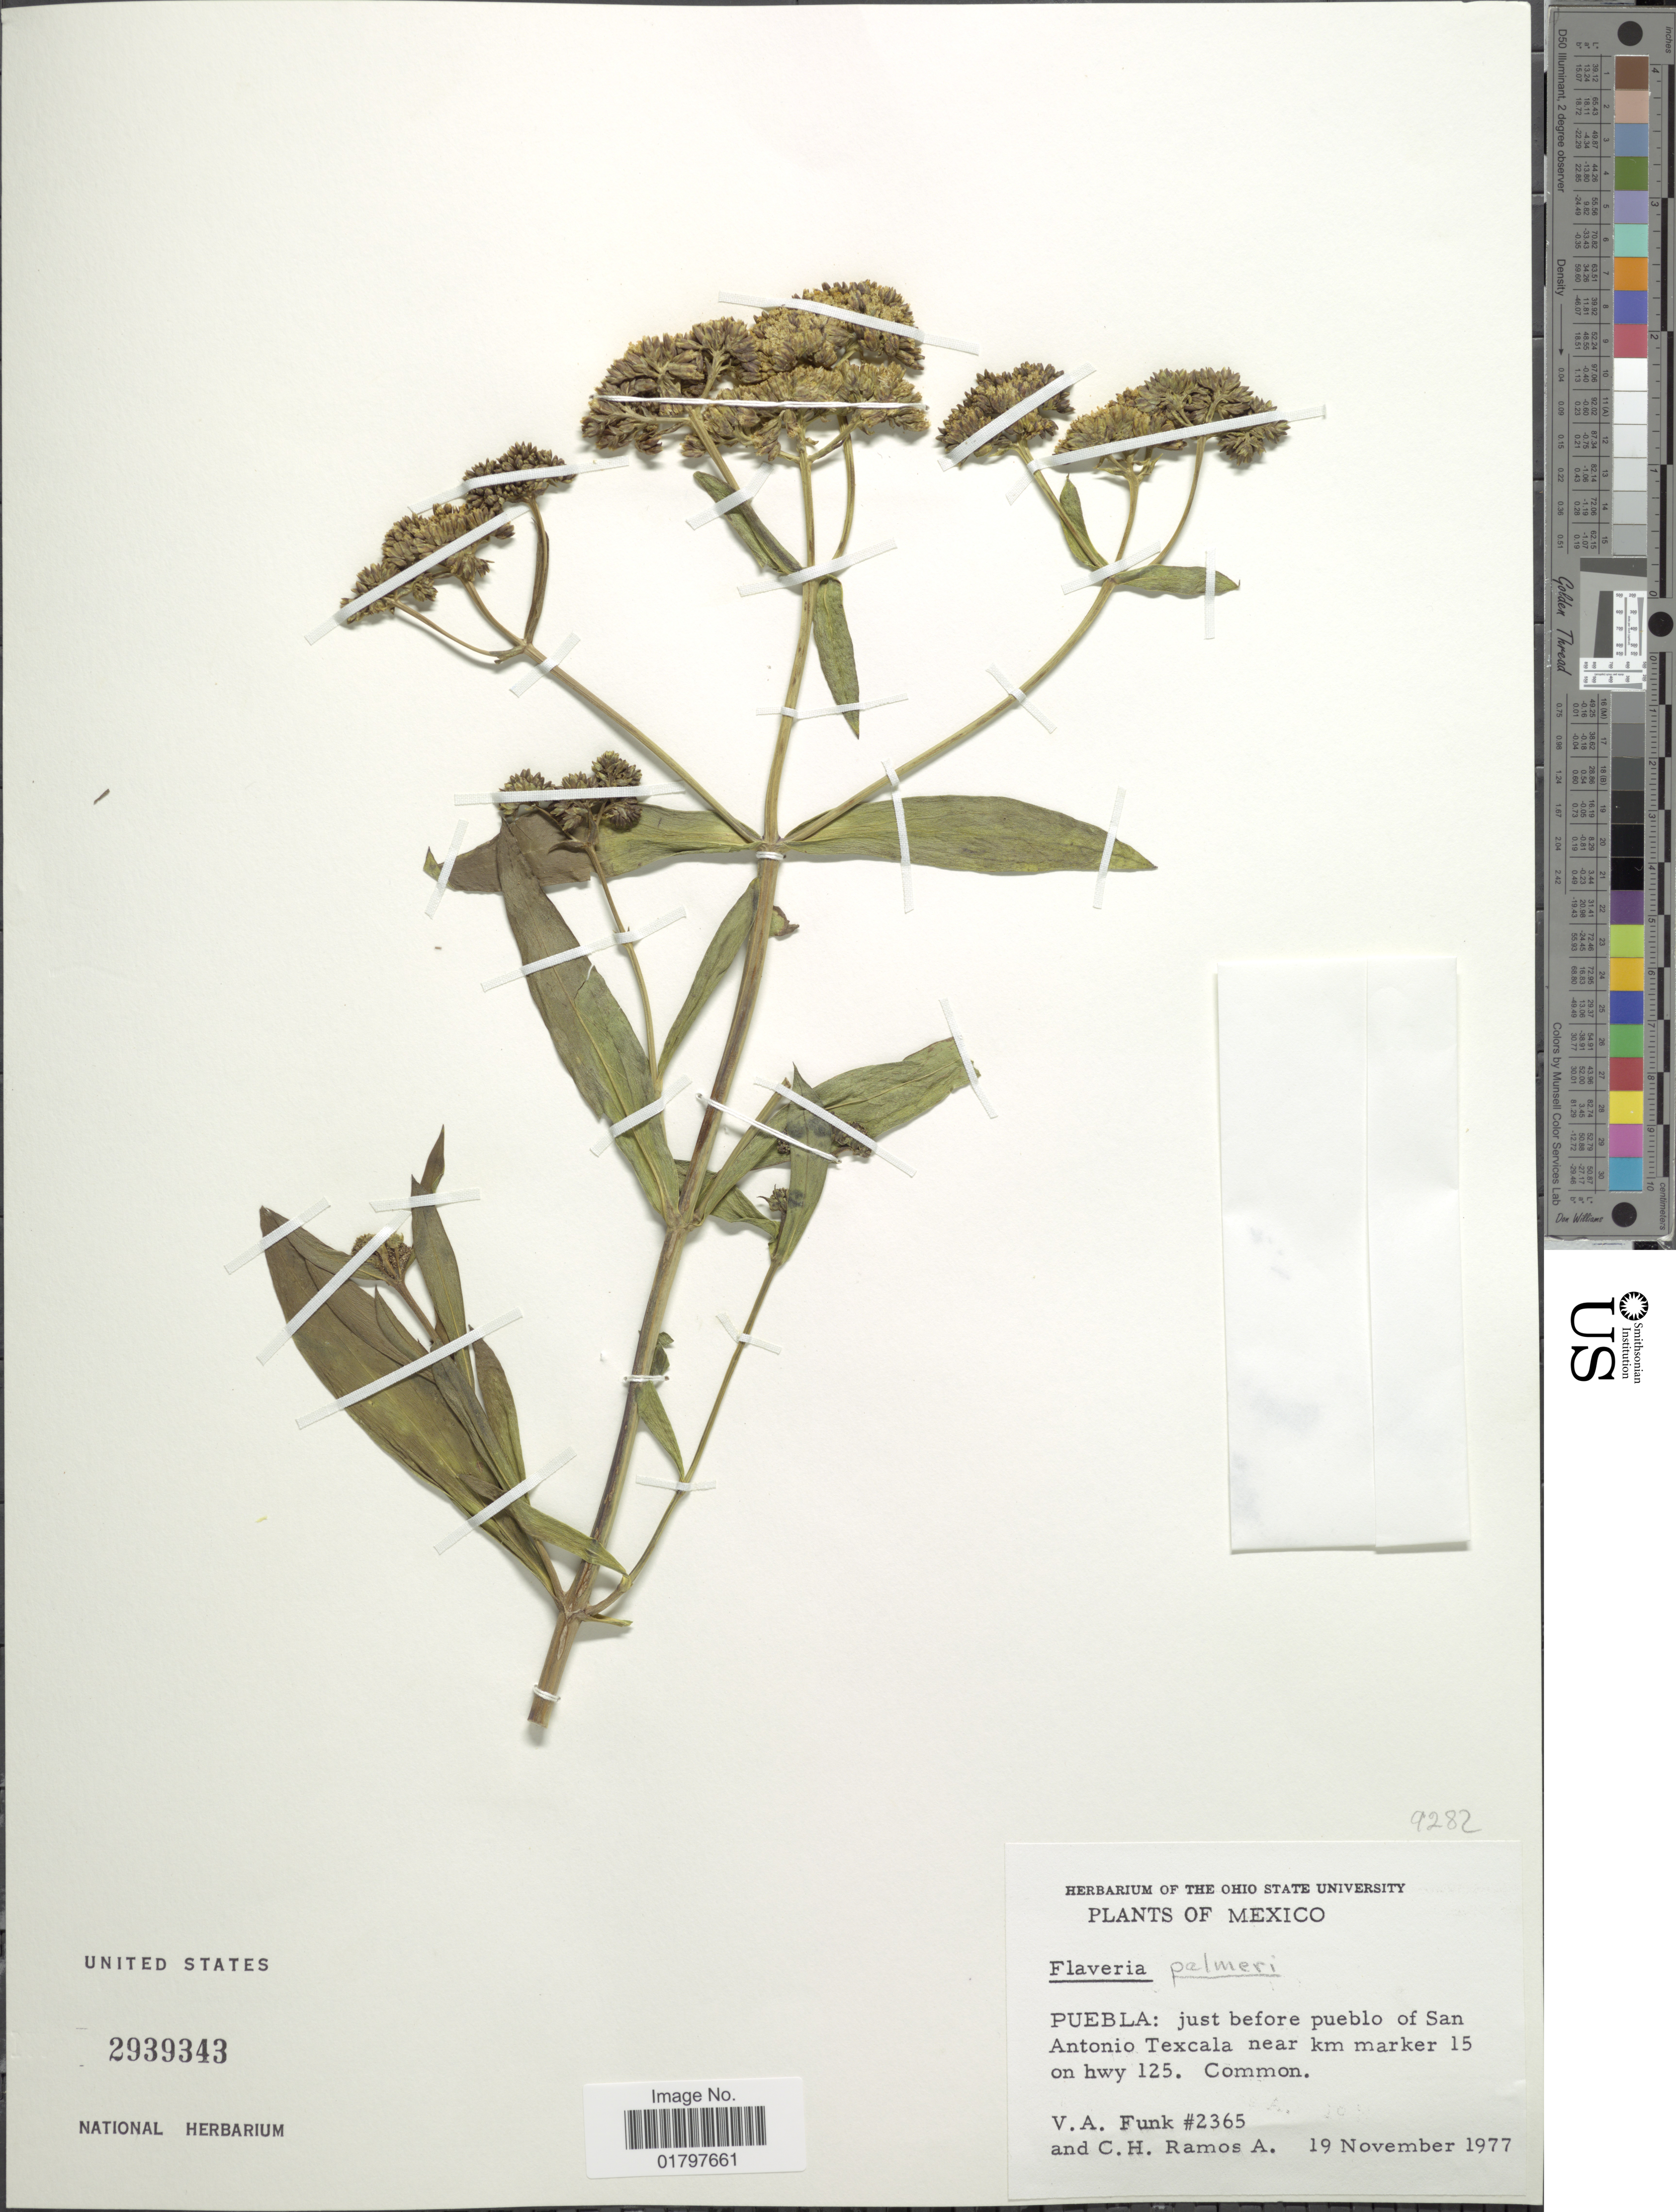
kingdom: Plantae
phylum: Tracheophyta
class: Magnoliopsida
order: Asterales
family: Asteraceae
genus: Flaveria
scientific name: Flaveria palmeri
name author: J.R. Johnst.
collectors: V. Funk & C. H. Ramos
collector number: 2365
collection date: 1977-11-19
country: Mexico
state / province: Puebla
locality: Puebla: just before pueblo of San Antonio Texcala near km marker 15 on hwy 125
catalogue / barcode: US 2939343